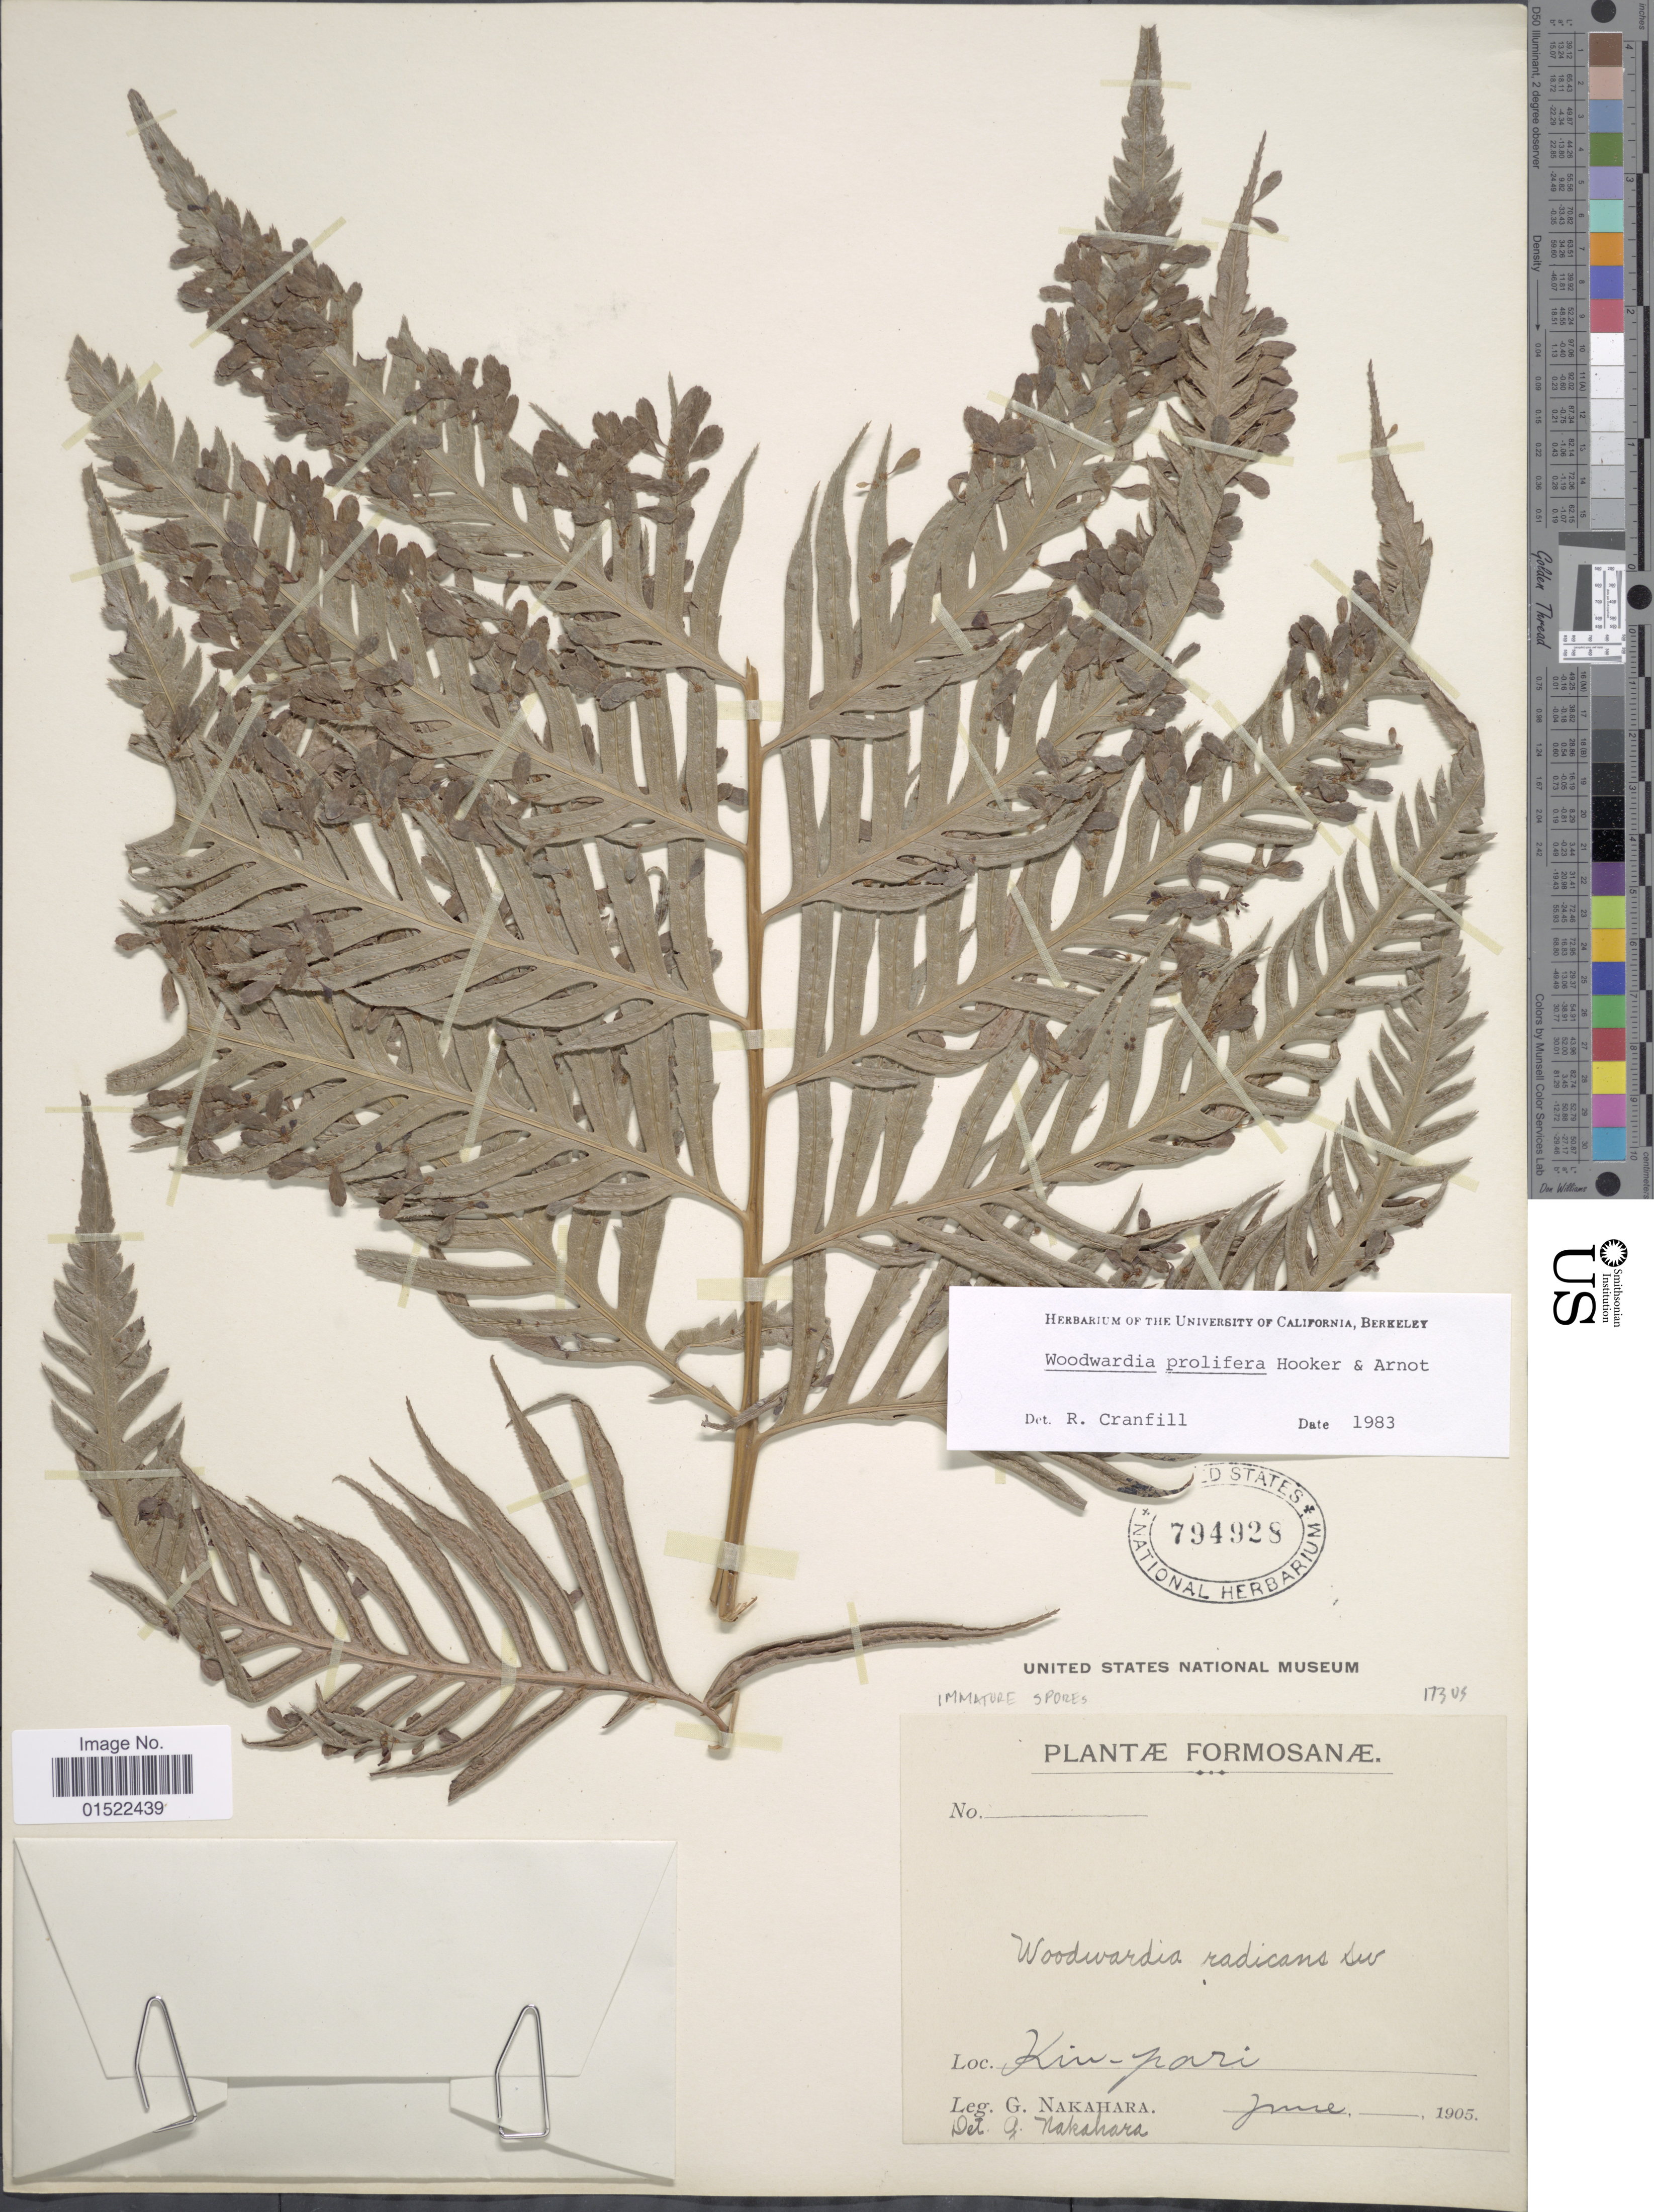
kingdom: Plantae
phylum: Tracheophyta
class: Polypodiopsida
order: Polypodiales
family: Blechnaceae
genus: Woodwardia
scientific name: Woodwardia prolifera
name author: Hook. & Arn.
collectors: G. Nakahara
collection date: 1905-06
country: Taiwan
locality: Formosa,Kiu-Pari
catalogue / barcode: US 794928